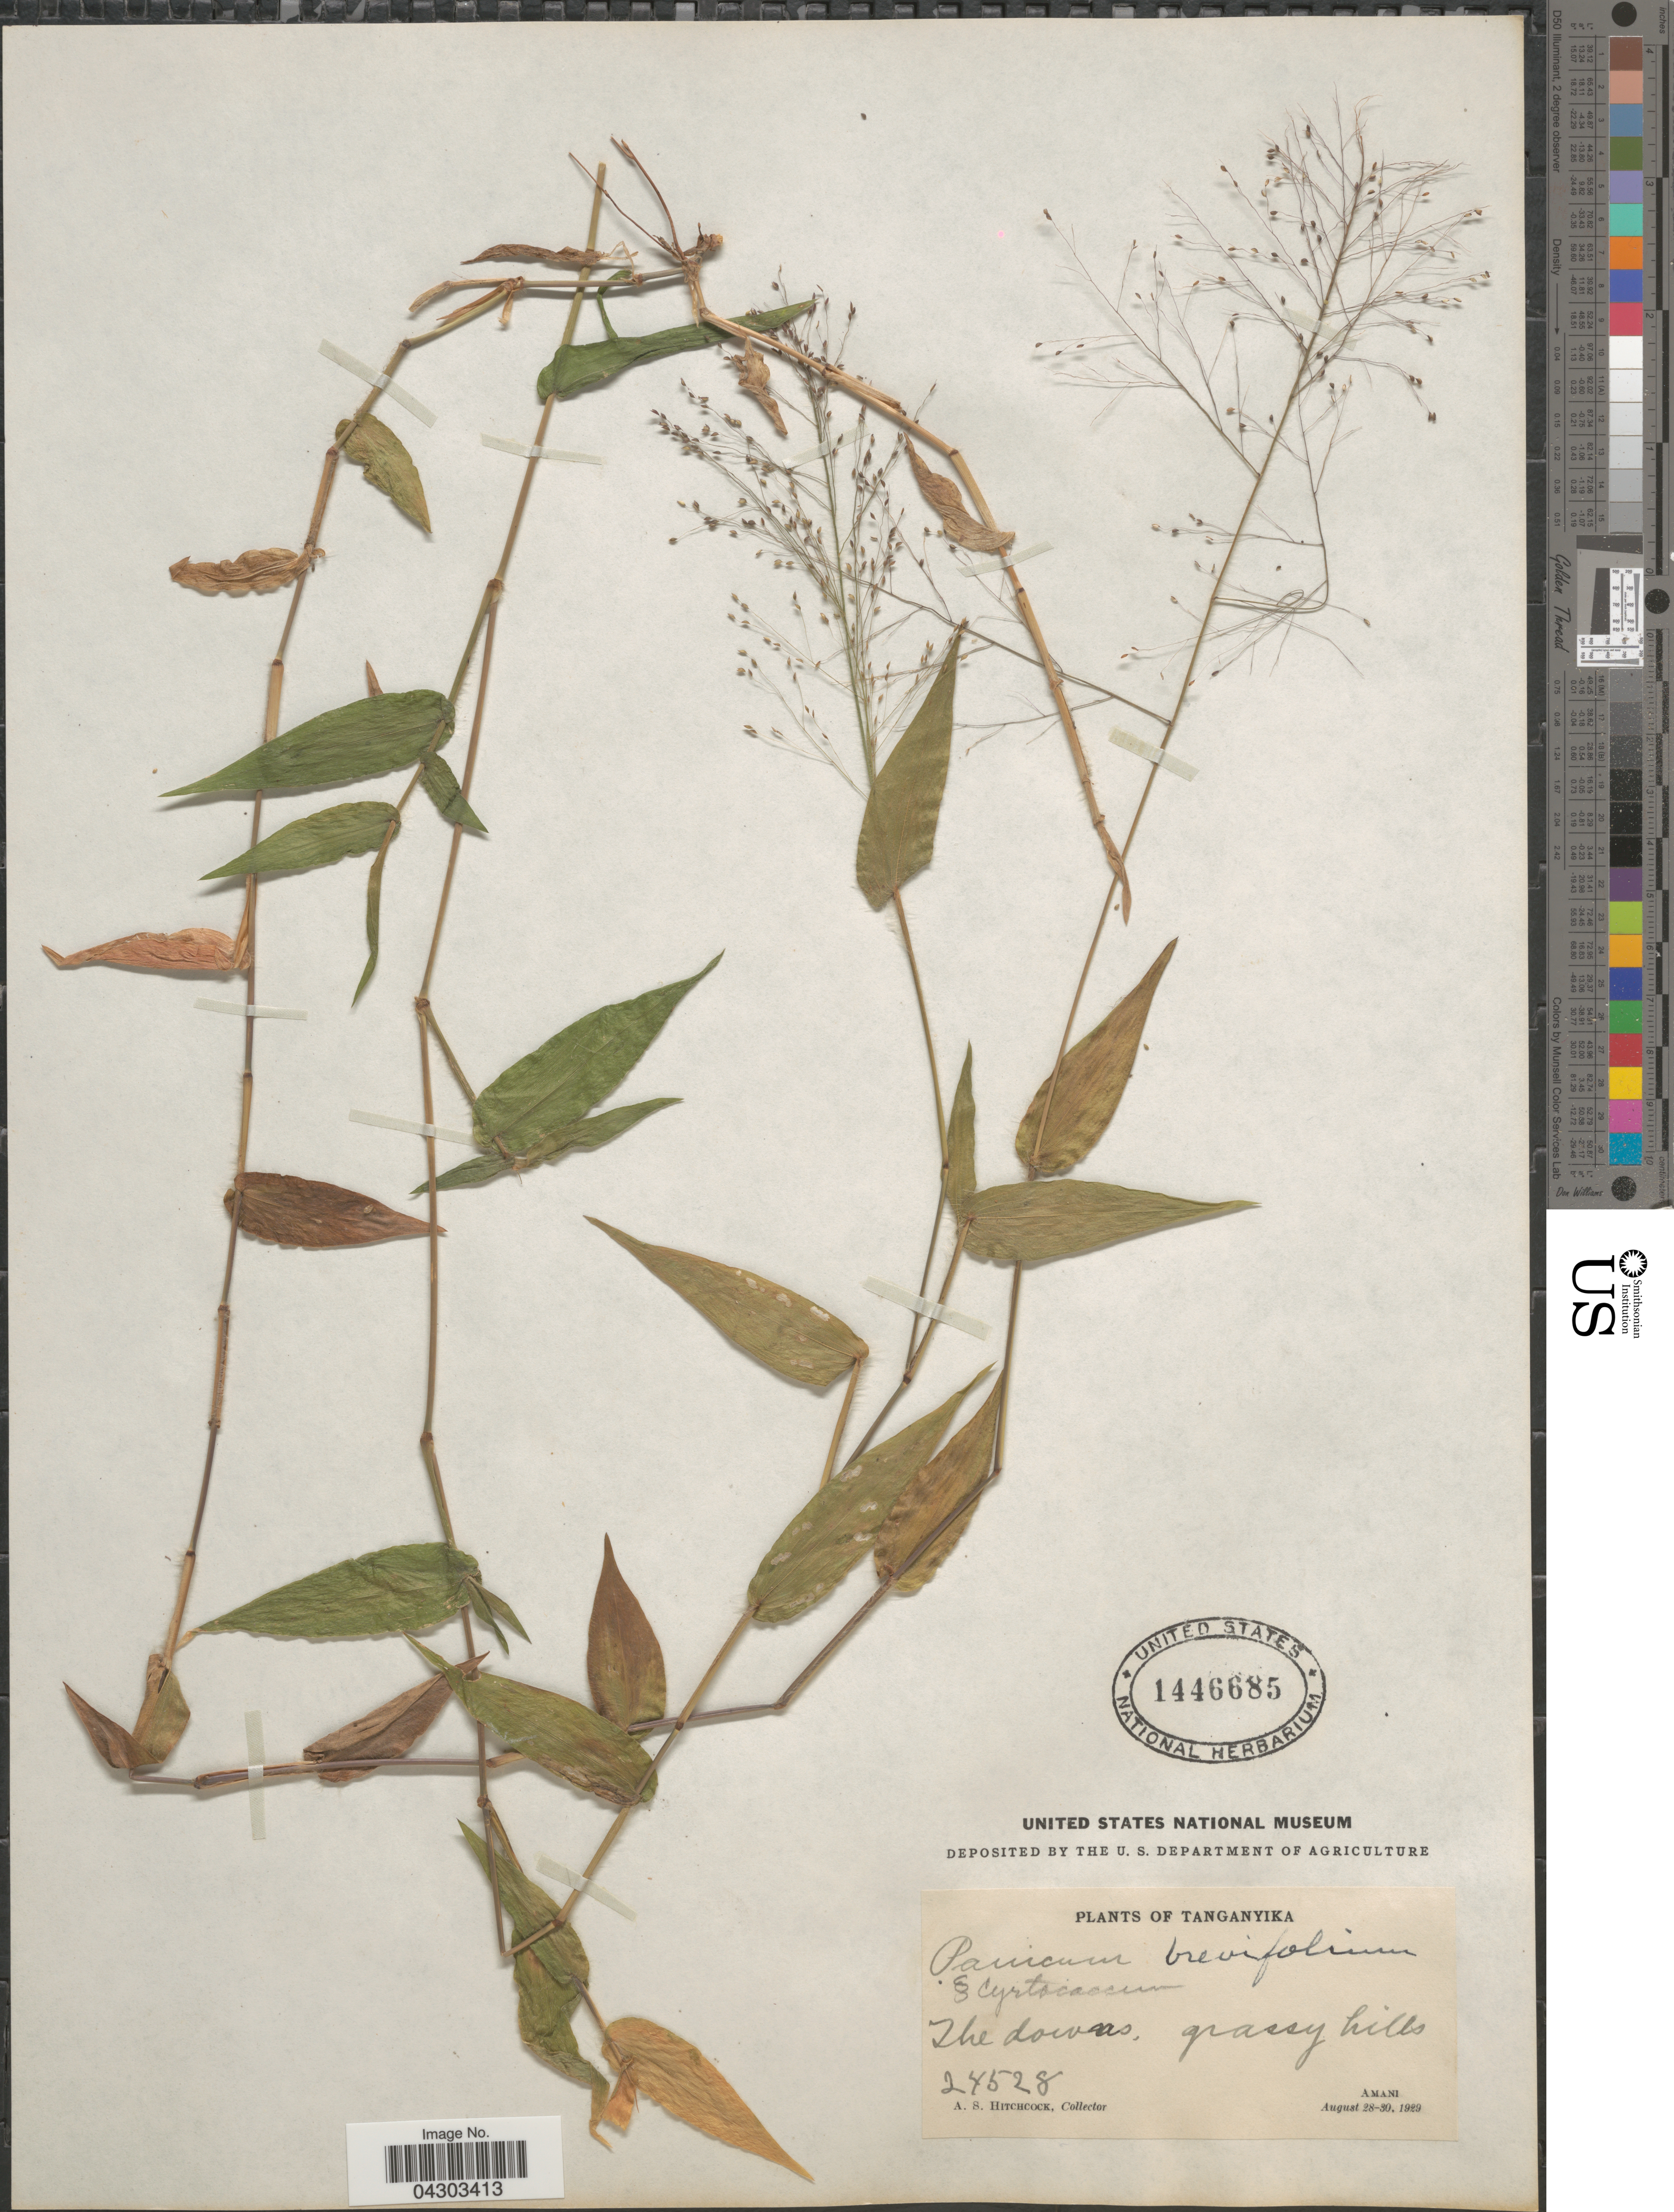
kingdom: Plantae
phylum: Tracheophyta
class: Liliopsida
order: Poales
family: Poaceae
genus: Panicum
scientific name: Panicum brevifolium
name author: L.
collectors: A. S. Hitchcock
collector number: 24528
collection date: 1929-08-28/1929-08-30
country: Tanzania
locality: The downs, grassy hills. Amani.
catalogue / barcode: US 1446685